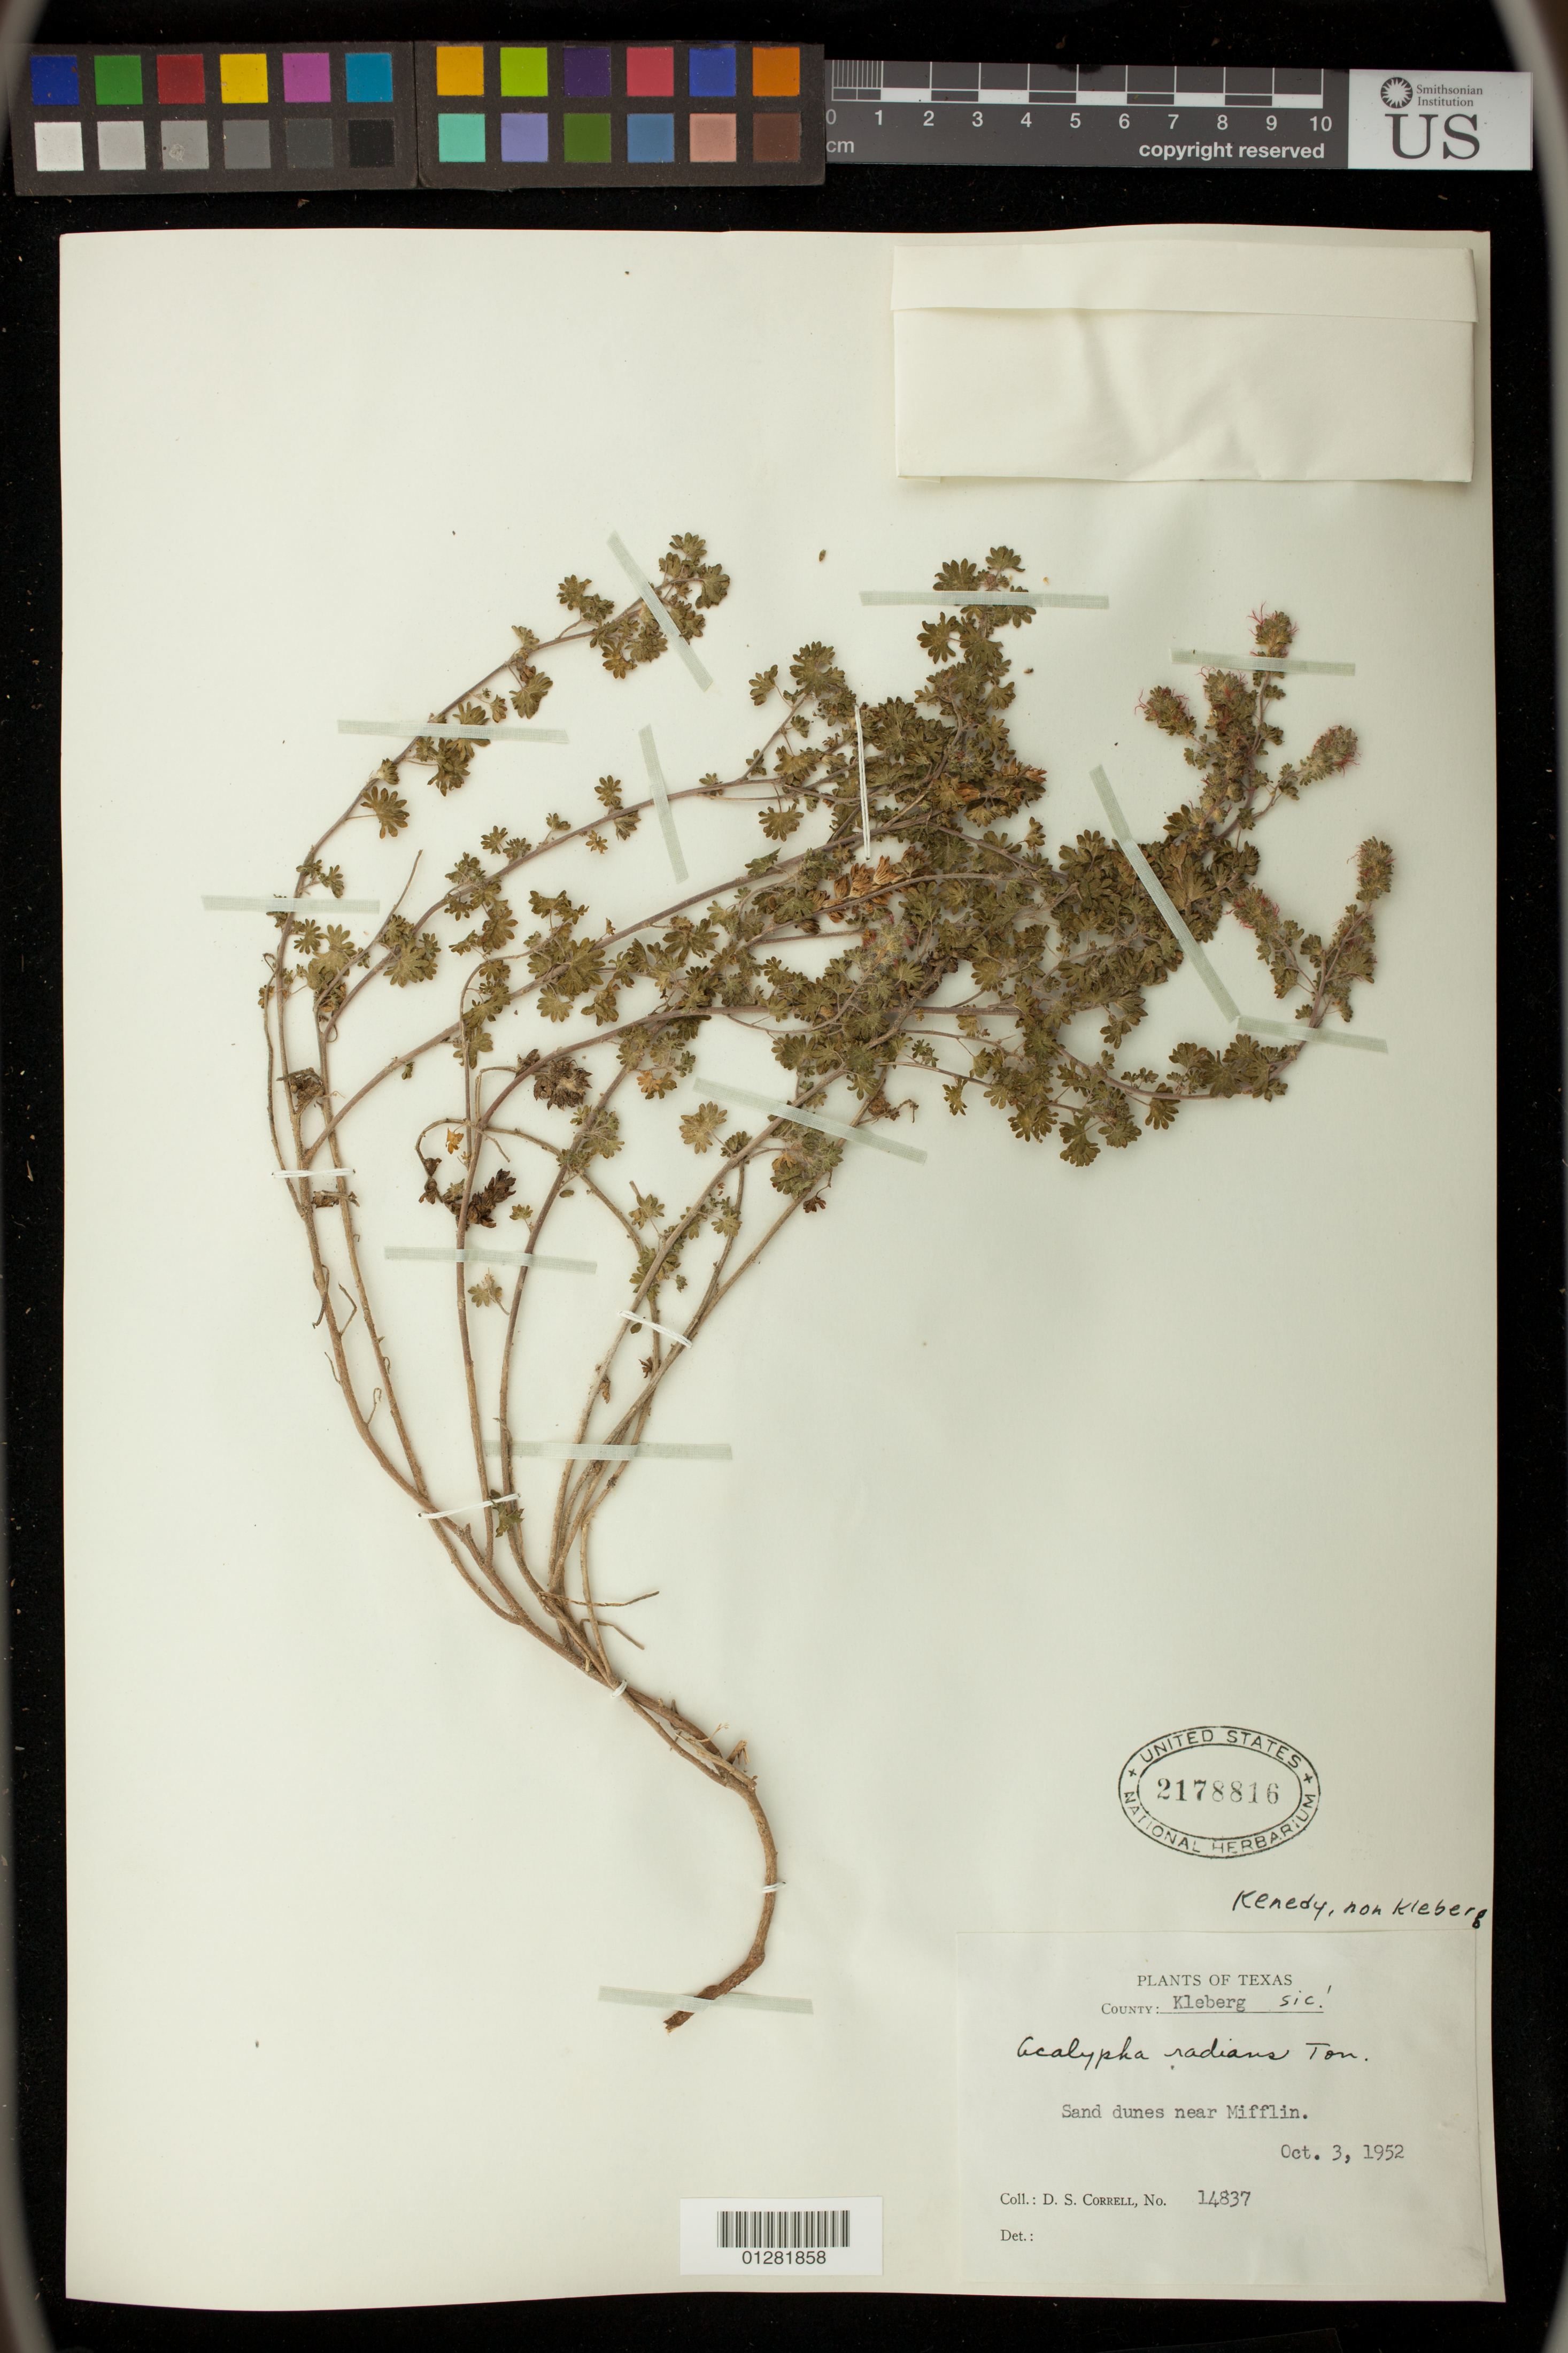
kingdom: Plantae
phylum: Tracheophyta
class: Magnoliopsida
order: Malpighiales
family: Euphorbiaceae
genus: Acalypha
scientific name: Acalypha radians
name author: Torr.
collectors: D. S. Correll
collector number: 14837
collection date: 1952-10-03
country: United States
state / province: Texas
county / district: Kenedy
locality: Sand dunes near Mifflin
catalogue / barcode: US 2178816